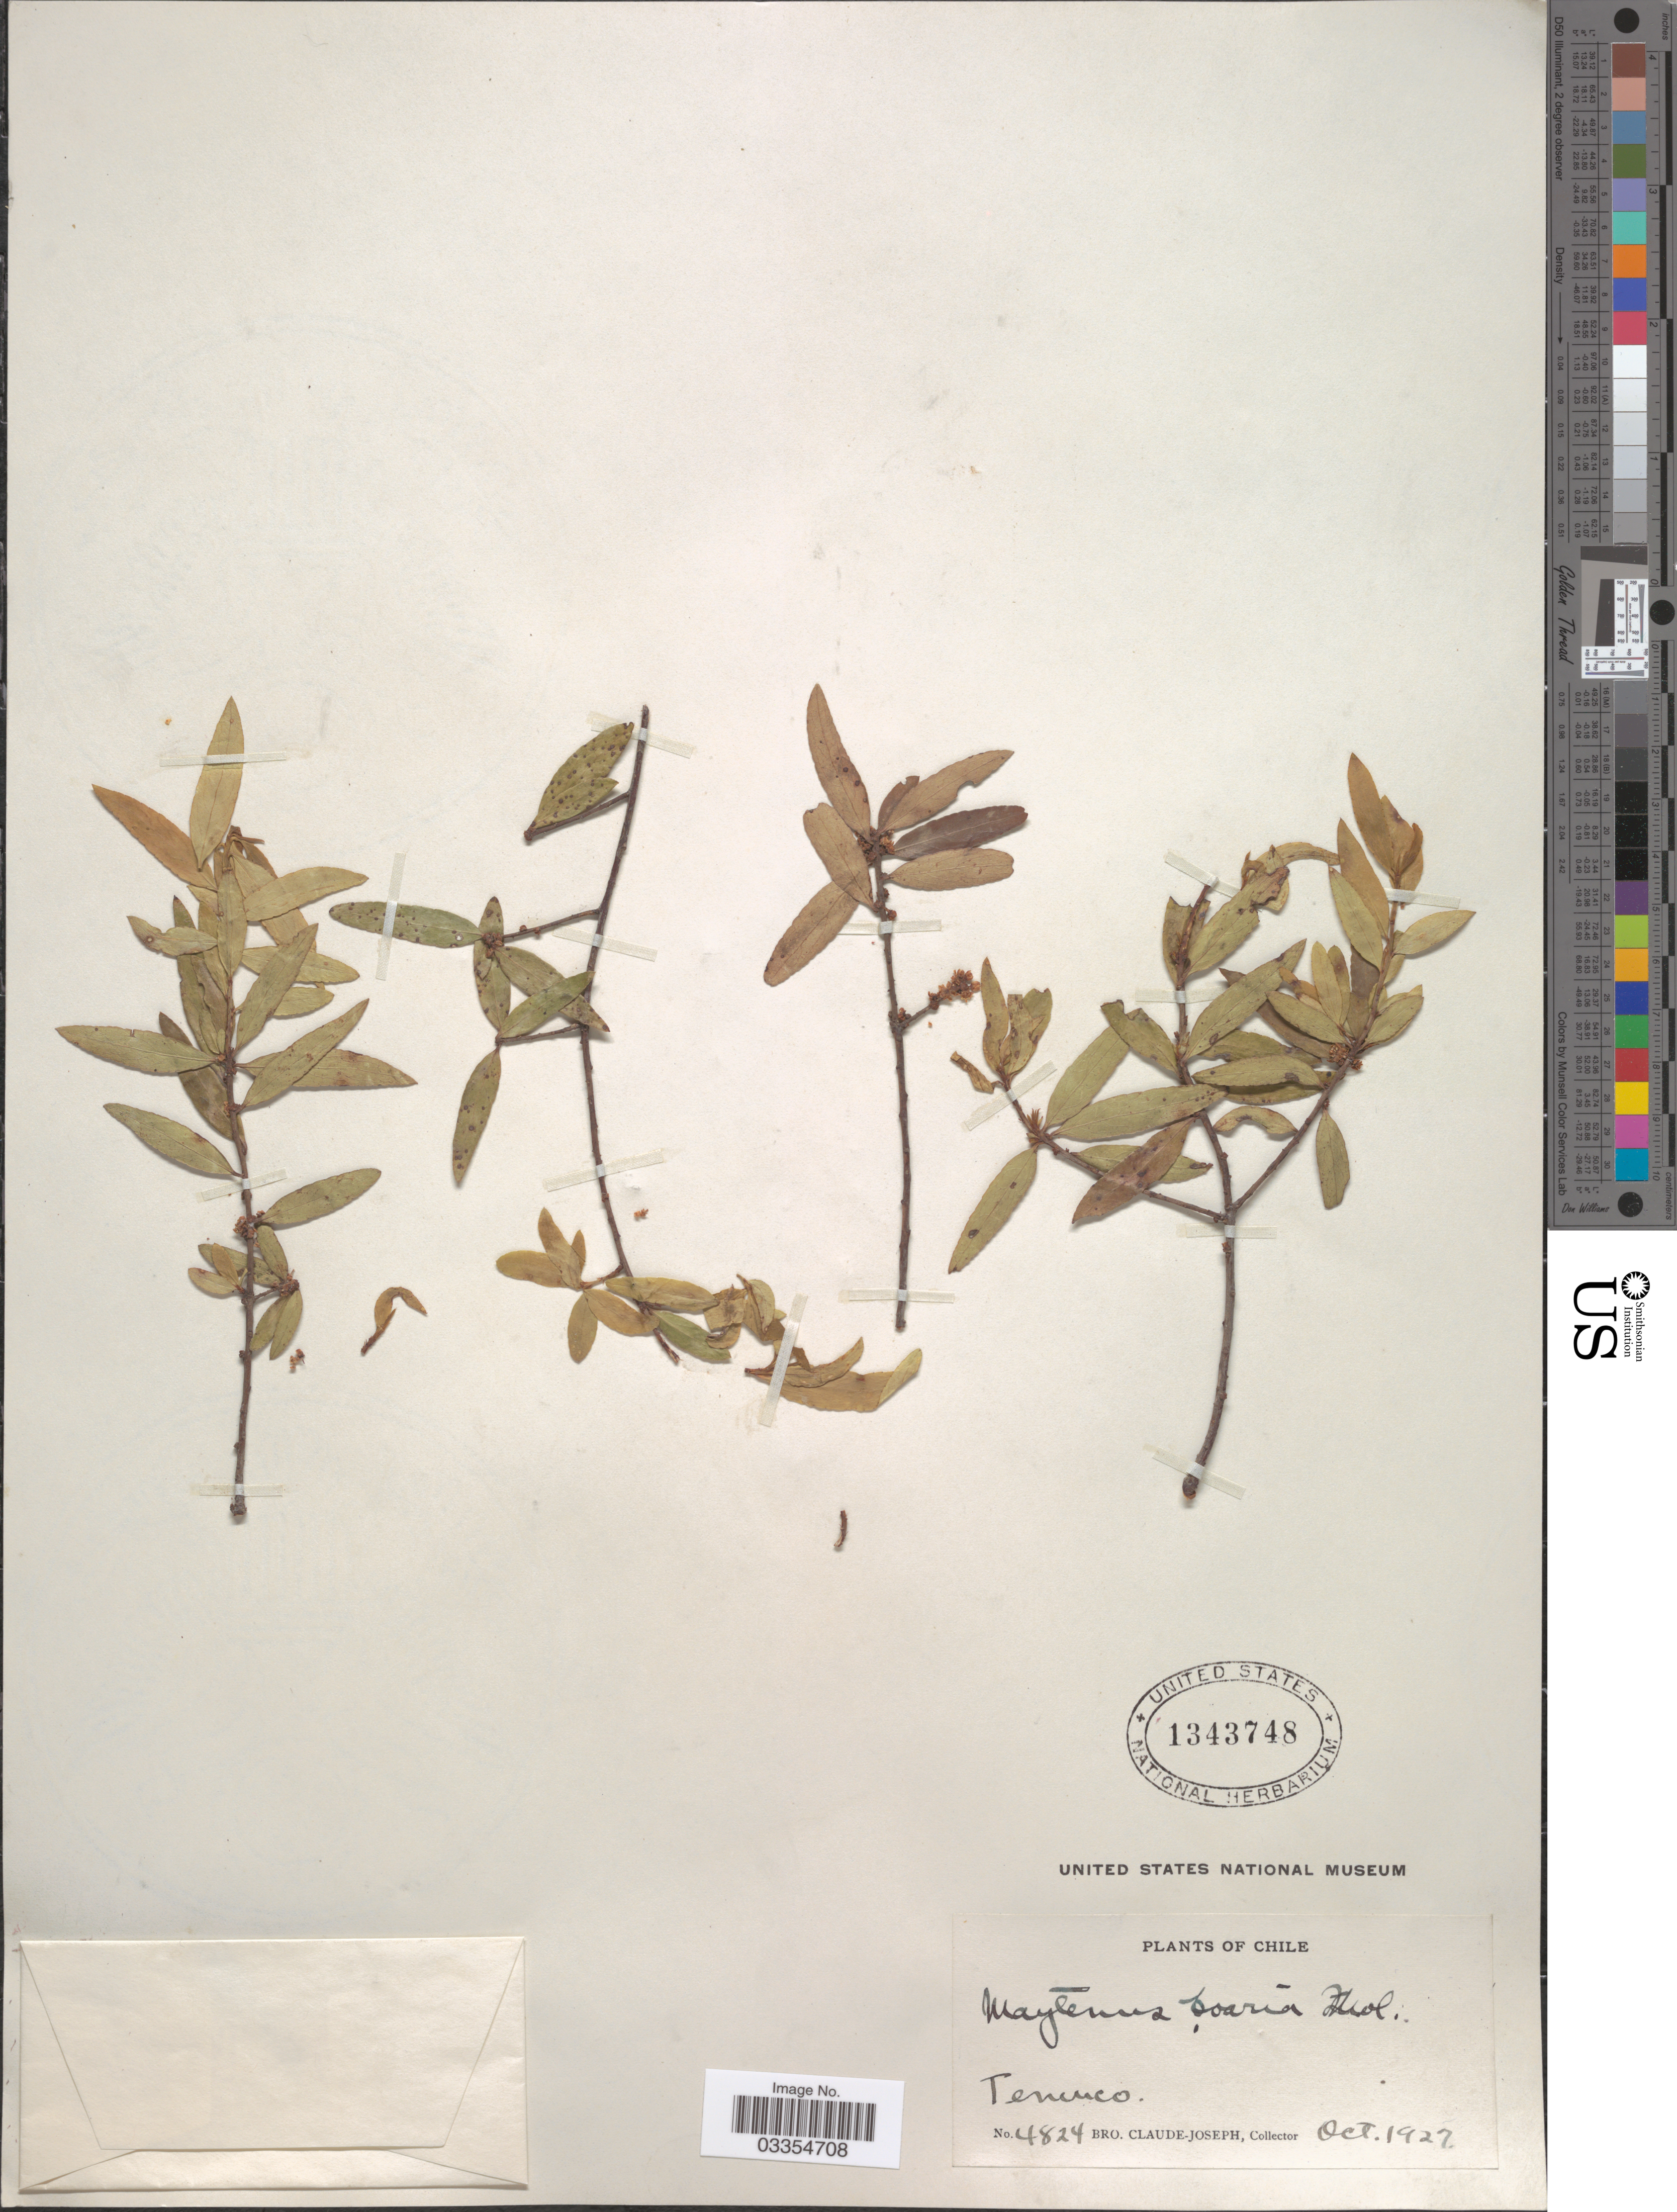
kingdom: Plantae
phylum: Tracheophyta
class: Magnoliopsida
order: Celastrales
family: Celastraceae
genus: Maytenus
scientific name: Maytenus boaria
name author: Molina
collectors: Bro. Claude-Joseph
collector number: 4824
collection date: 1927-10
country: Chile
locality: Temuco.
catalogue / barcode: US 1343748